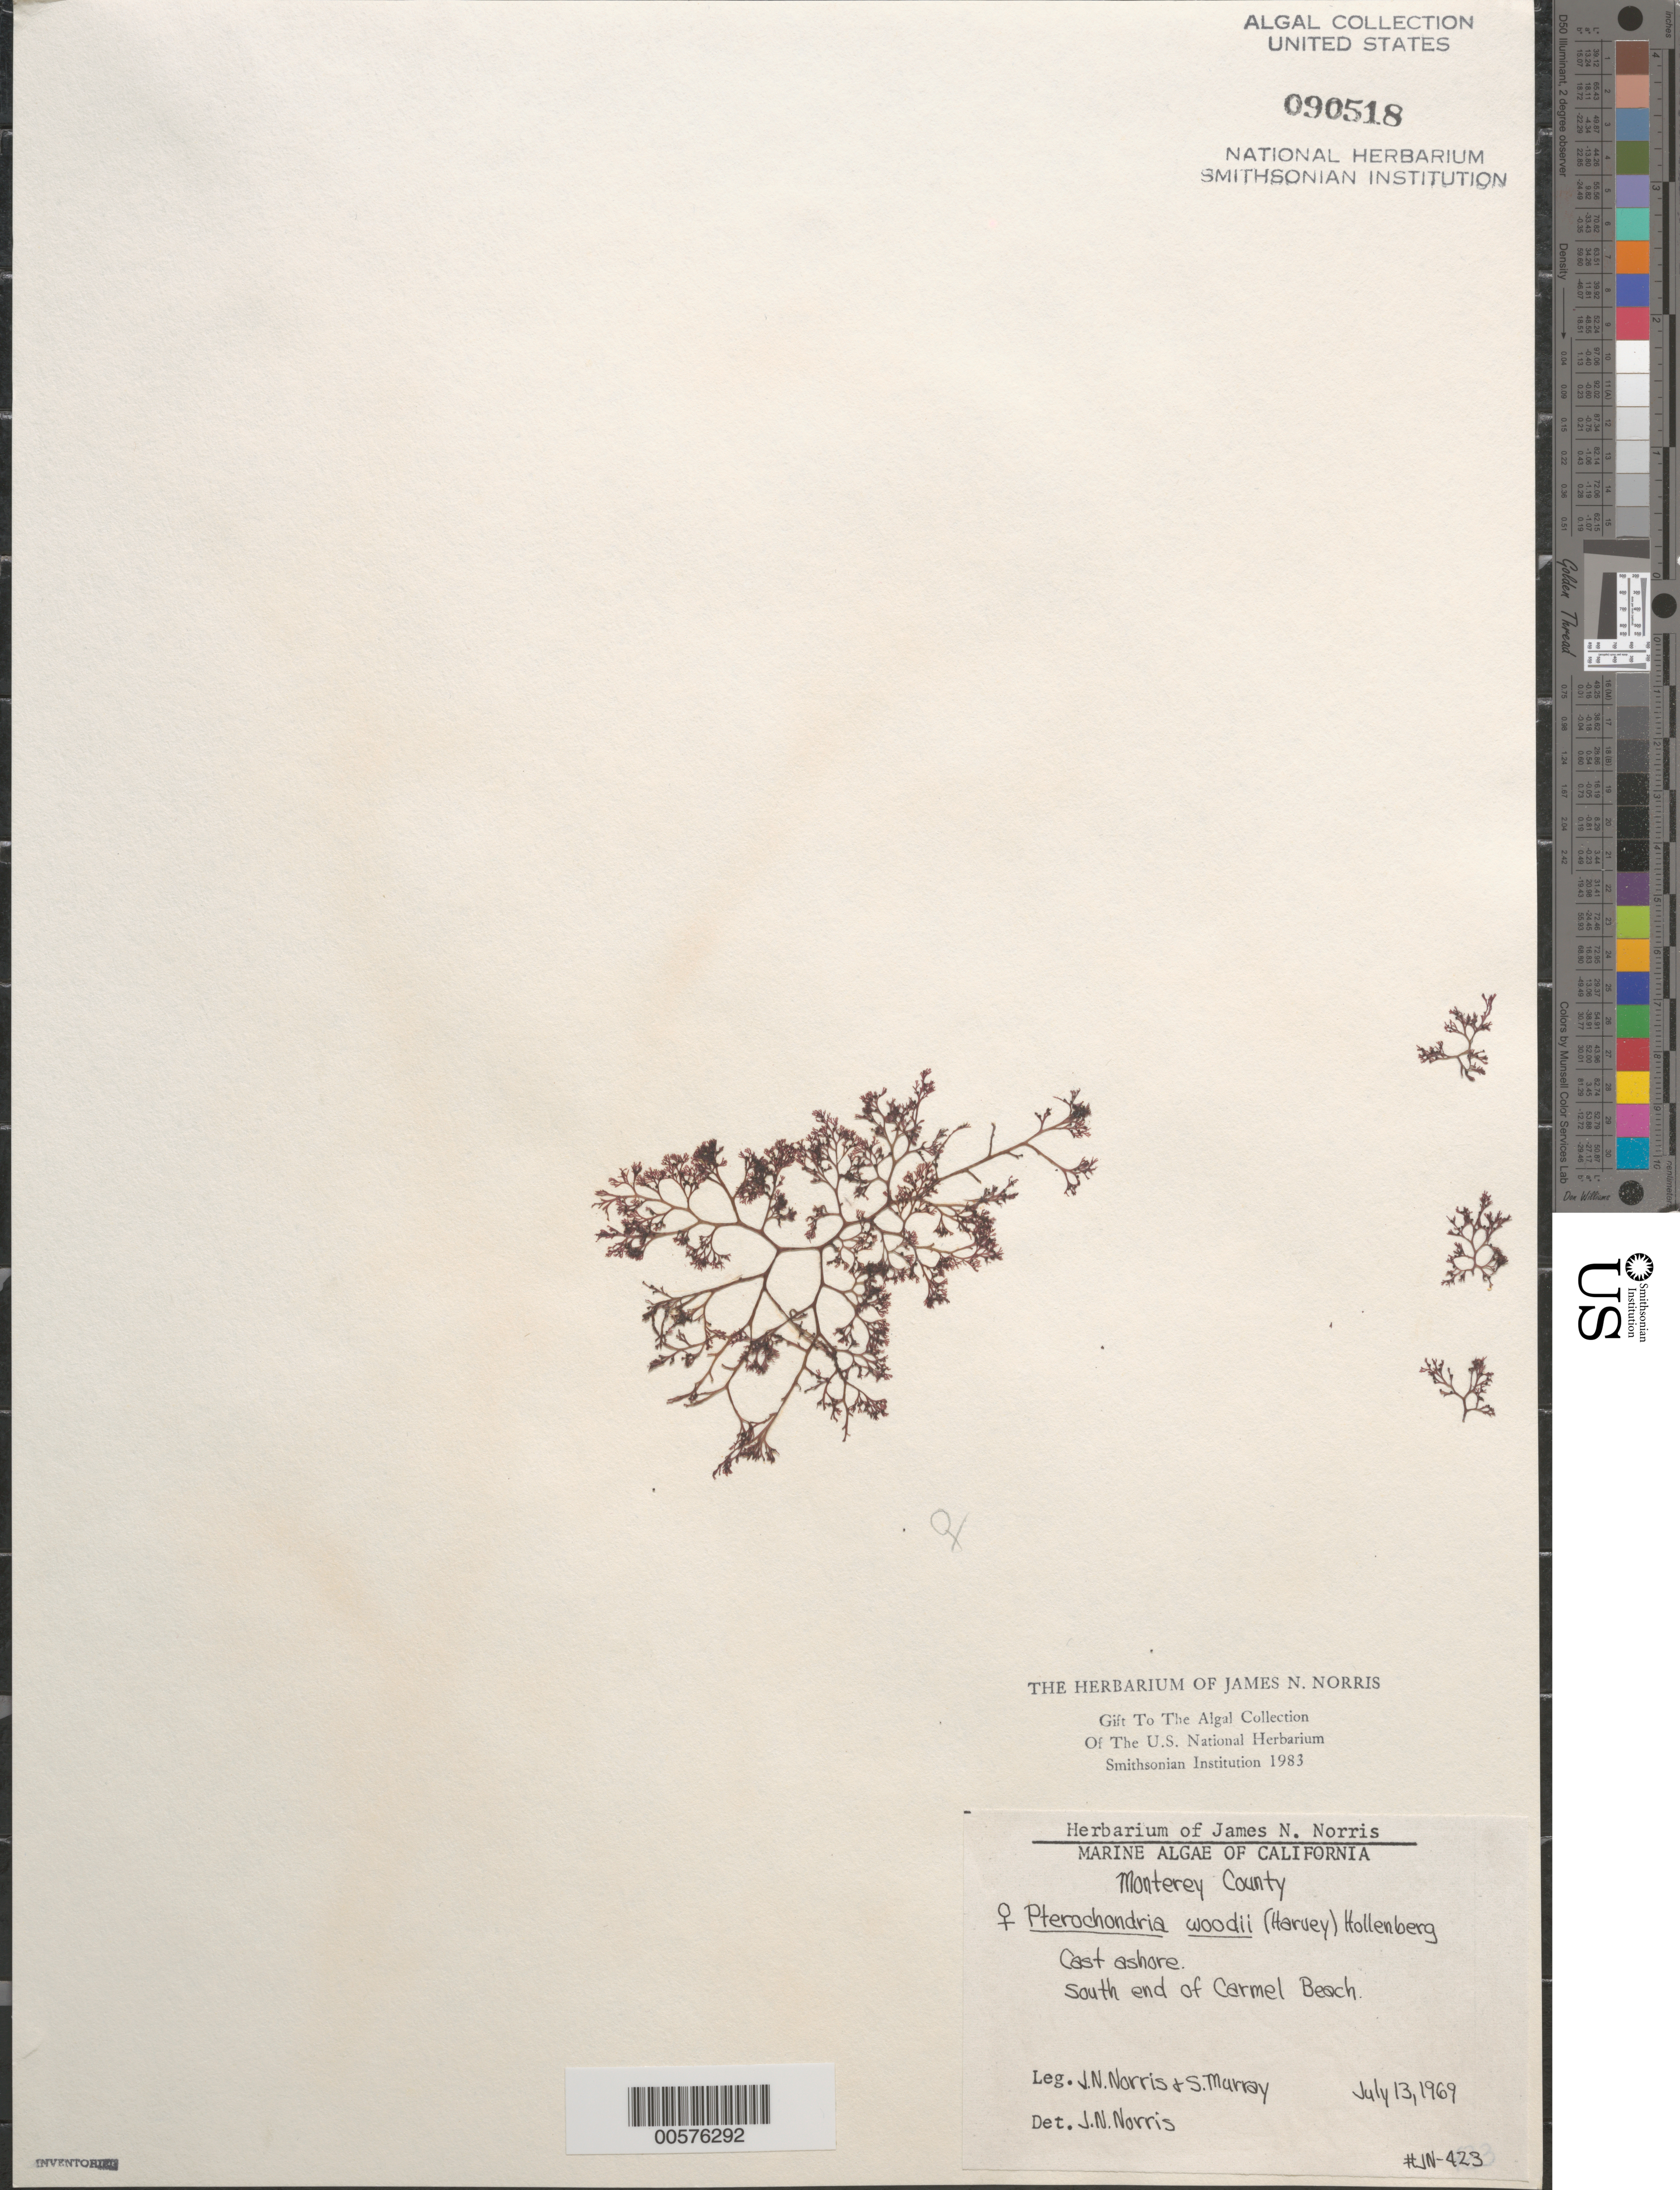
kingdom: Plantae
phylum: Rhodophyta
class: Florideophyceae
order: Ceramiales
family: Rhodomelaceae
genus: Pterochondria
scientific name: Pterochondria woodii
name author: (Harv.) Hollenb.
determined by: Norris, James N.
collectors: J. N. Norris & S. N. Murray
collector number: JN-423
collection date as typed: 13 Jul 1969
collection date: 1969-07-13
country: United States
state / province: California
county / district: Monterey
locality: Carmel Beach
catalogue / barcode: US 90518